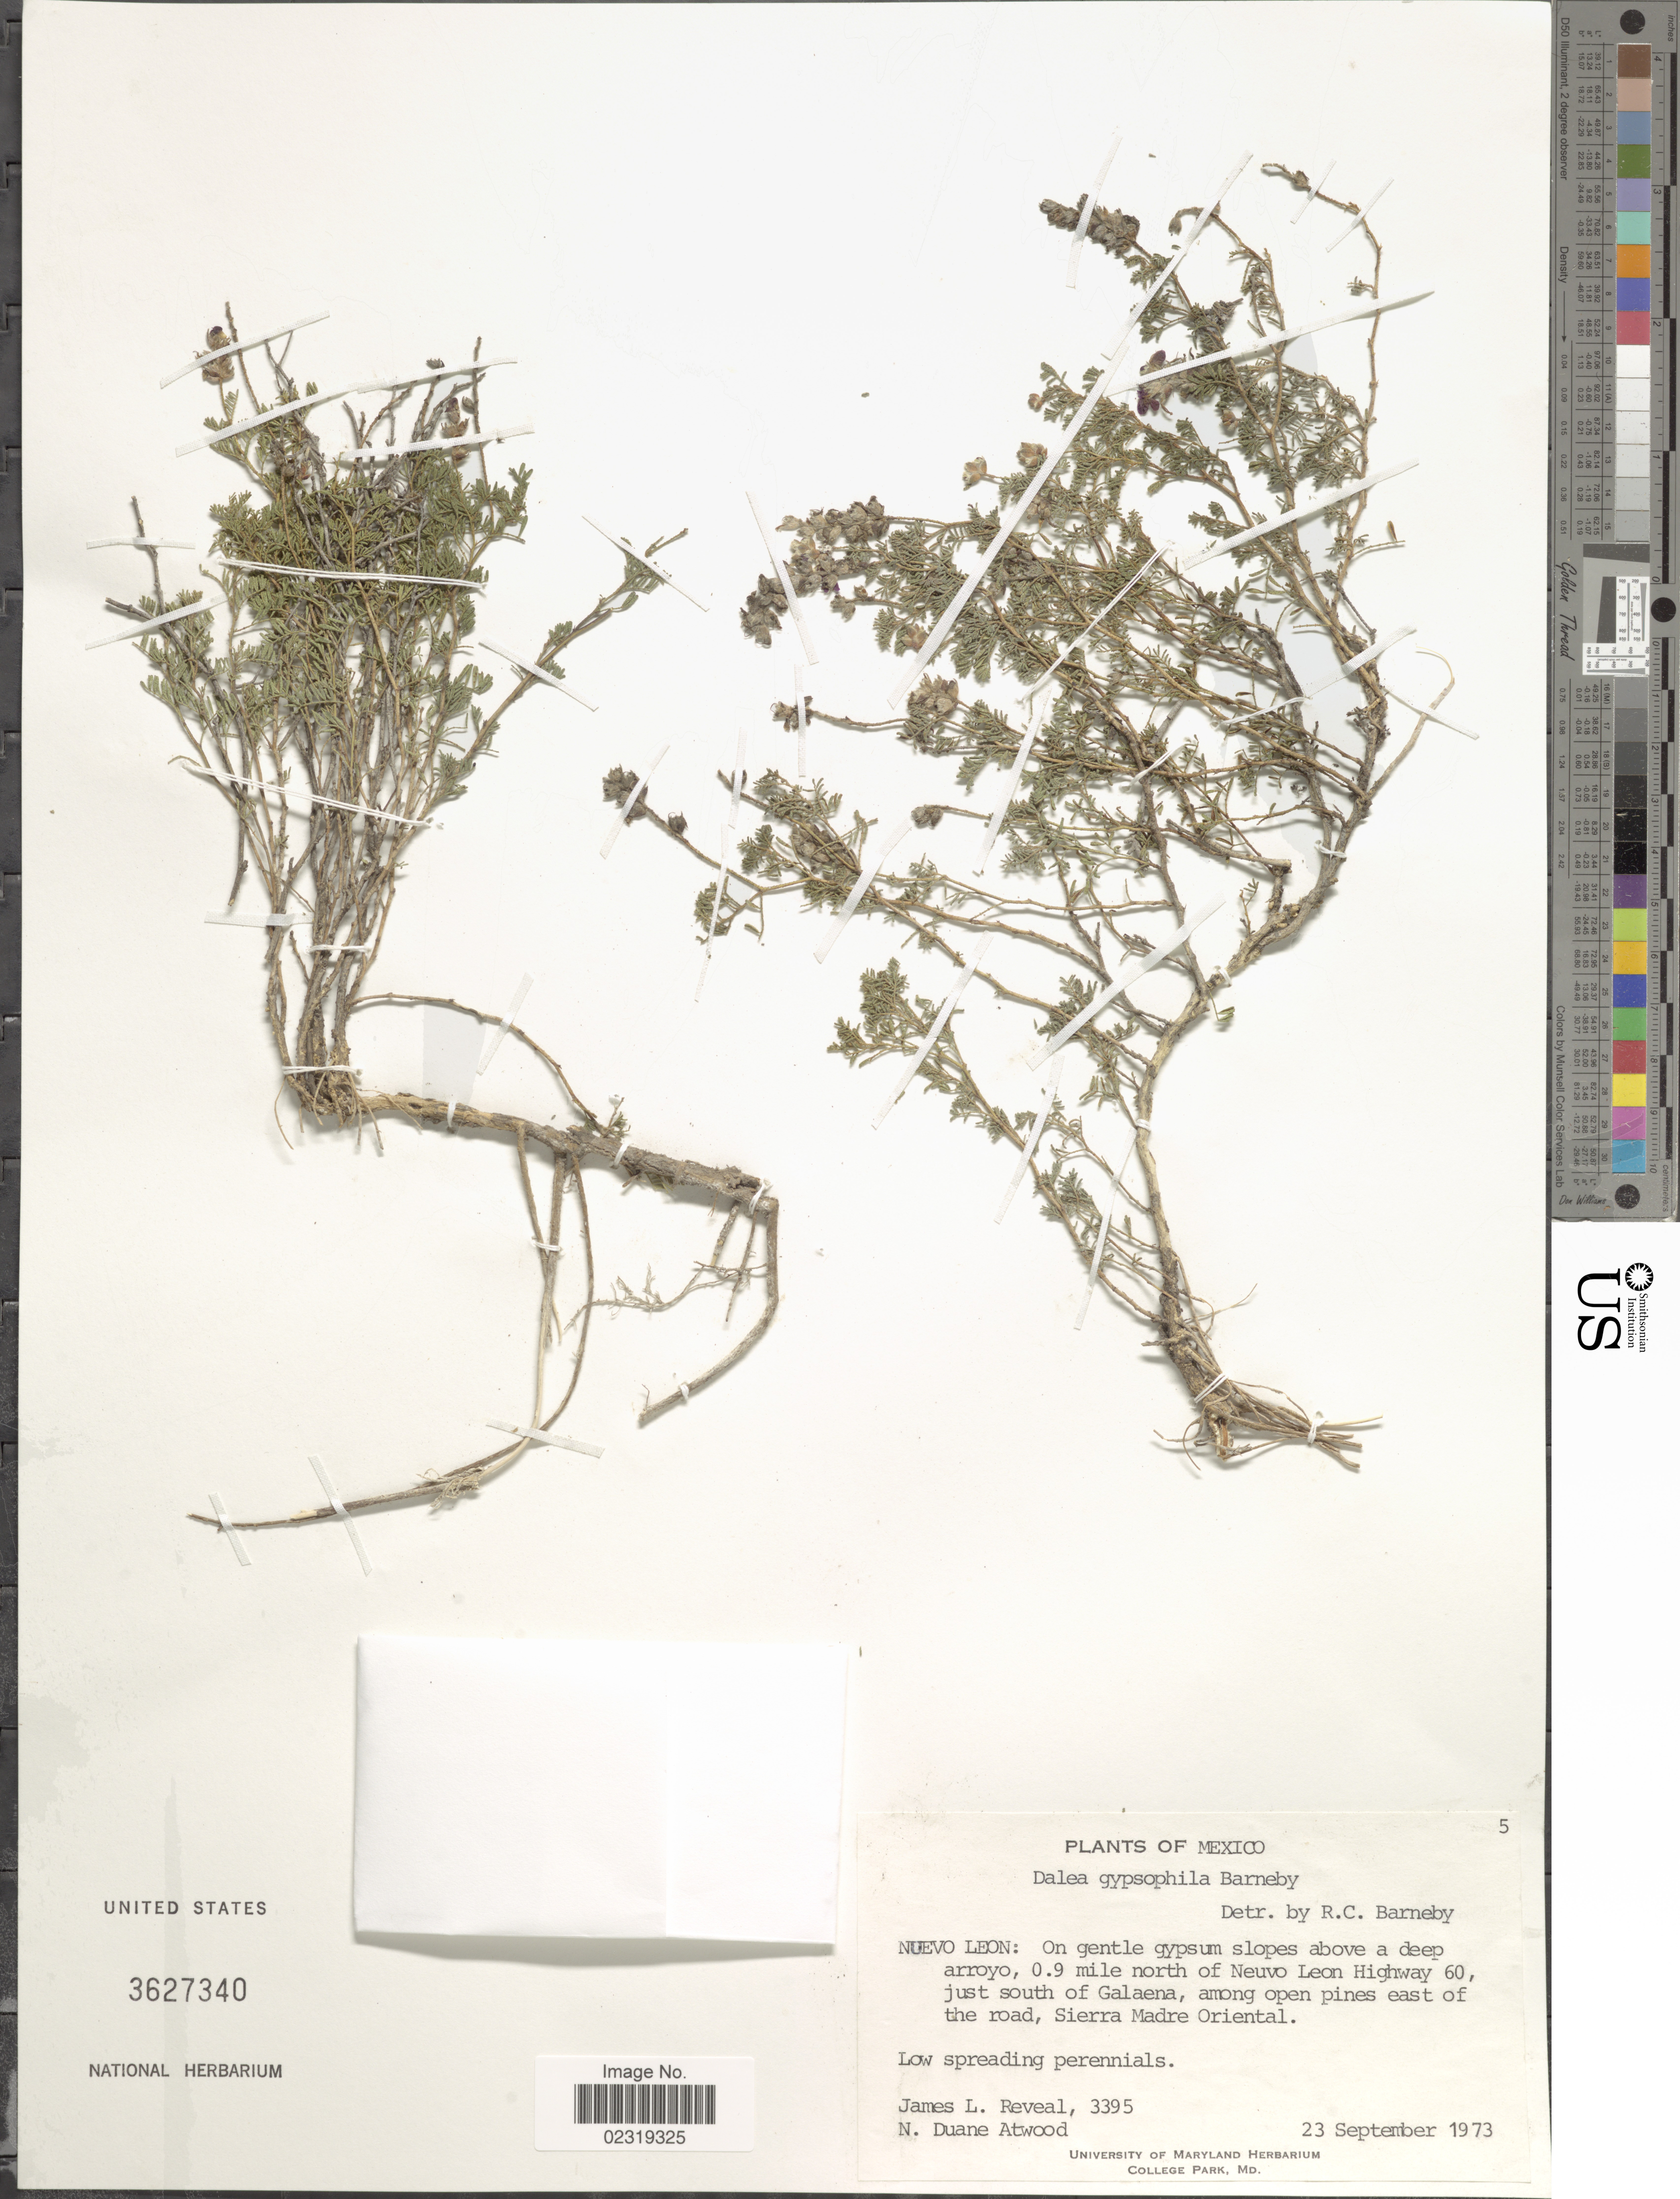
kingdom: Plantae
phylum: Tracheophyta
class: Magnoliopsida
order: Fabales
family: Fabaceae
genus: Dalea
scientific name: Dalea gypsophila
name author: Barneby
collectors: J. L. Reveal & N. Atwood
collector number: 3395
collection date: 1973-09-23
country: Mexico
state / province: Nuevo León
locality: On gentle gypsum slopes above a deep arroyo, 0.9 mile north of Nuevo Leon Highway 60, just south of Galaena, among open pines east of the road, Sierra Madre Oriental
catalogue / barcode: US 3627340